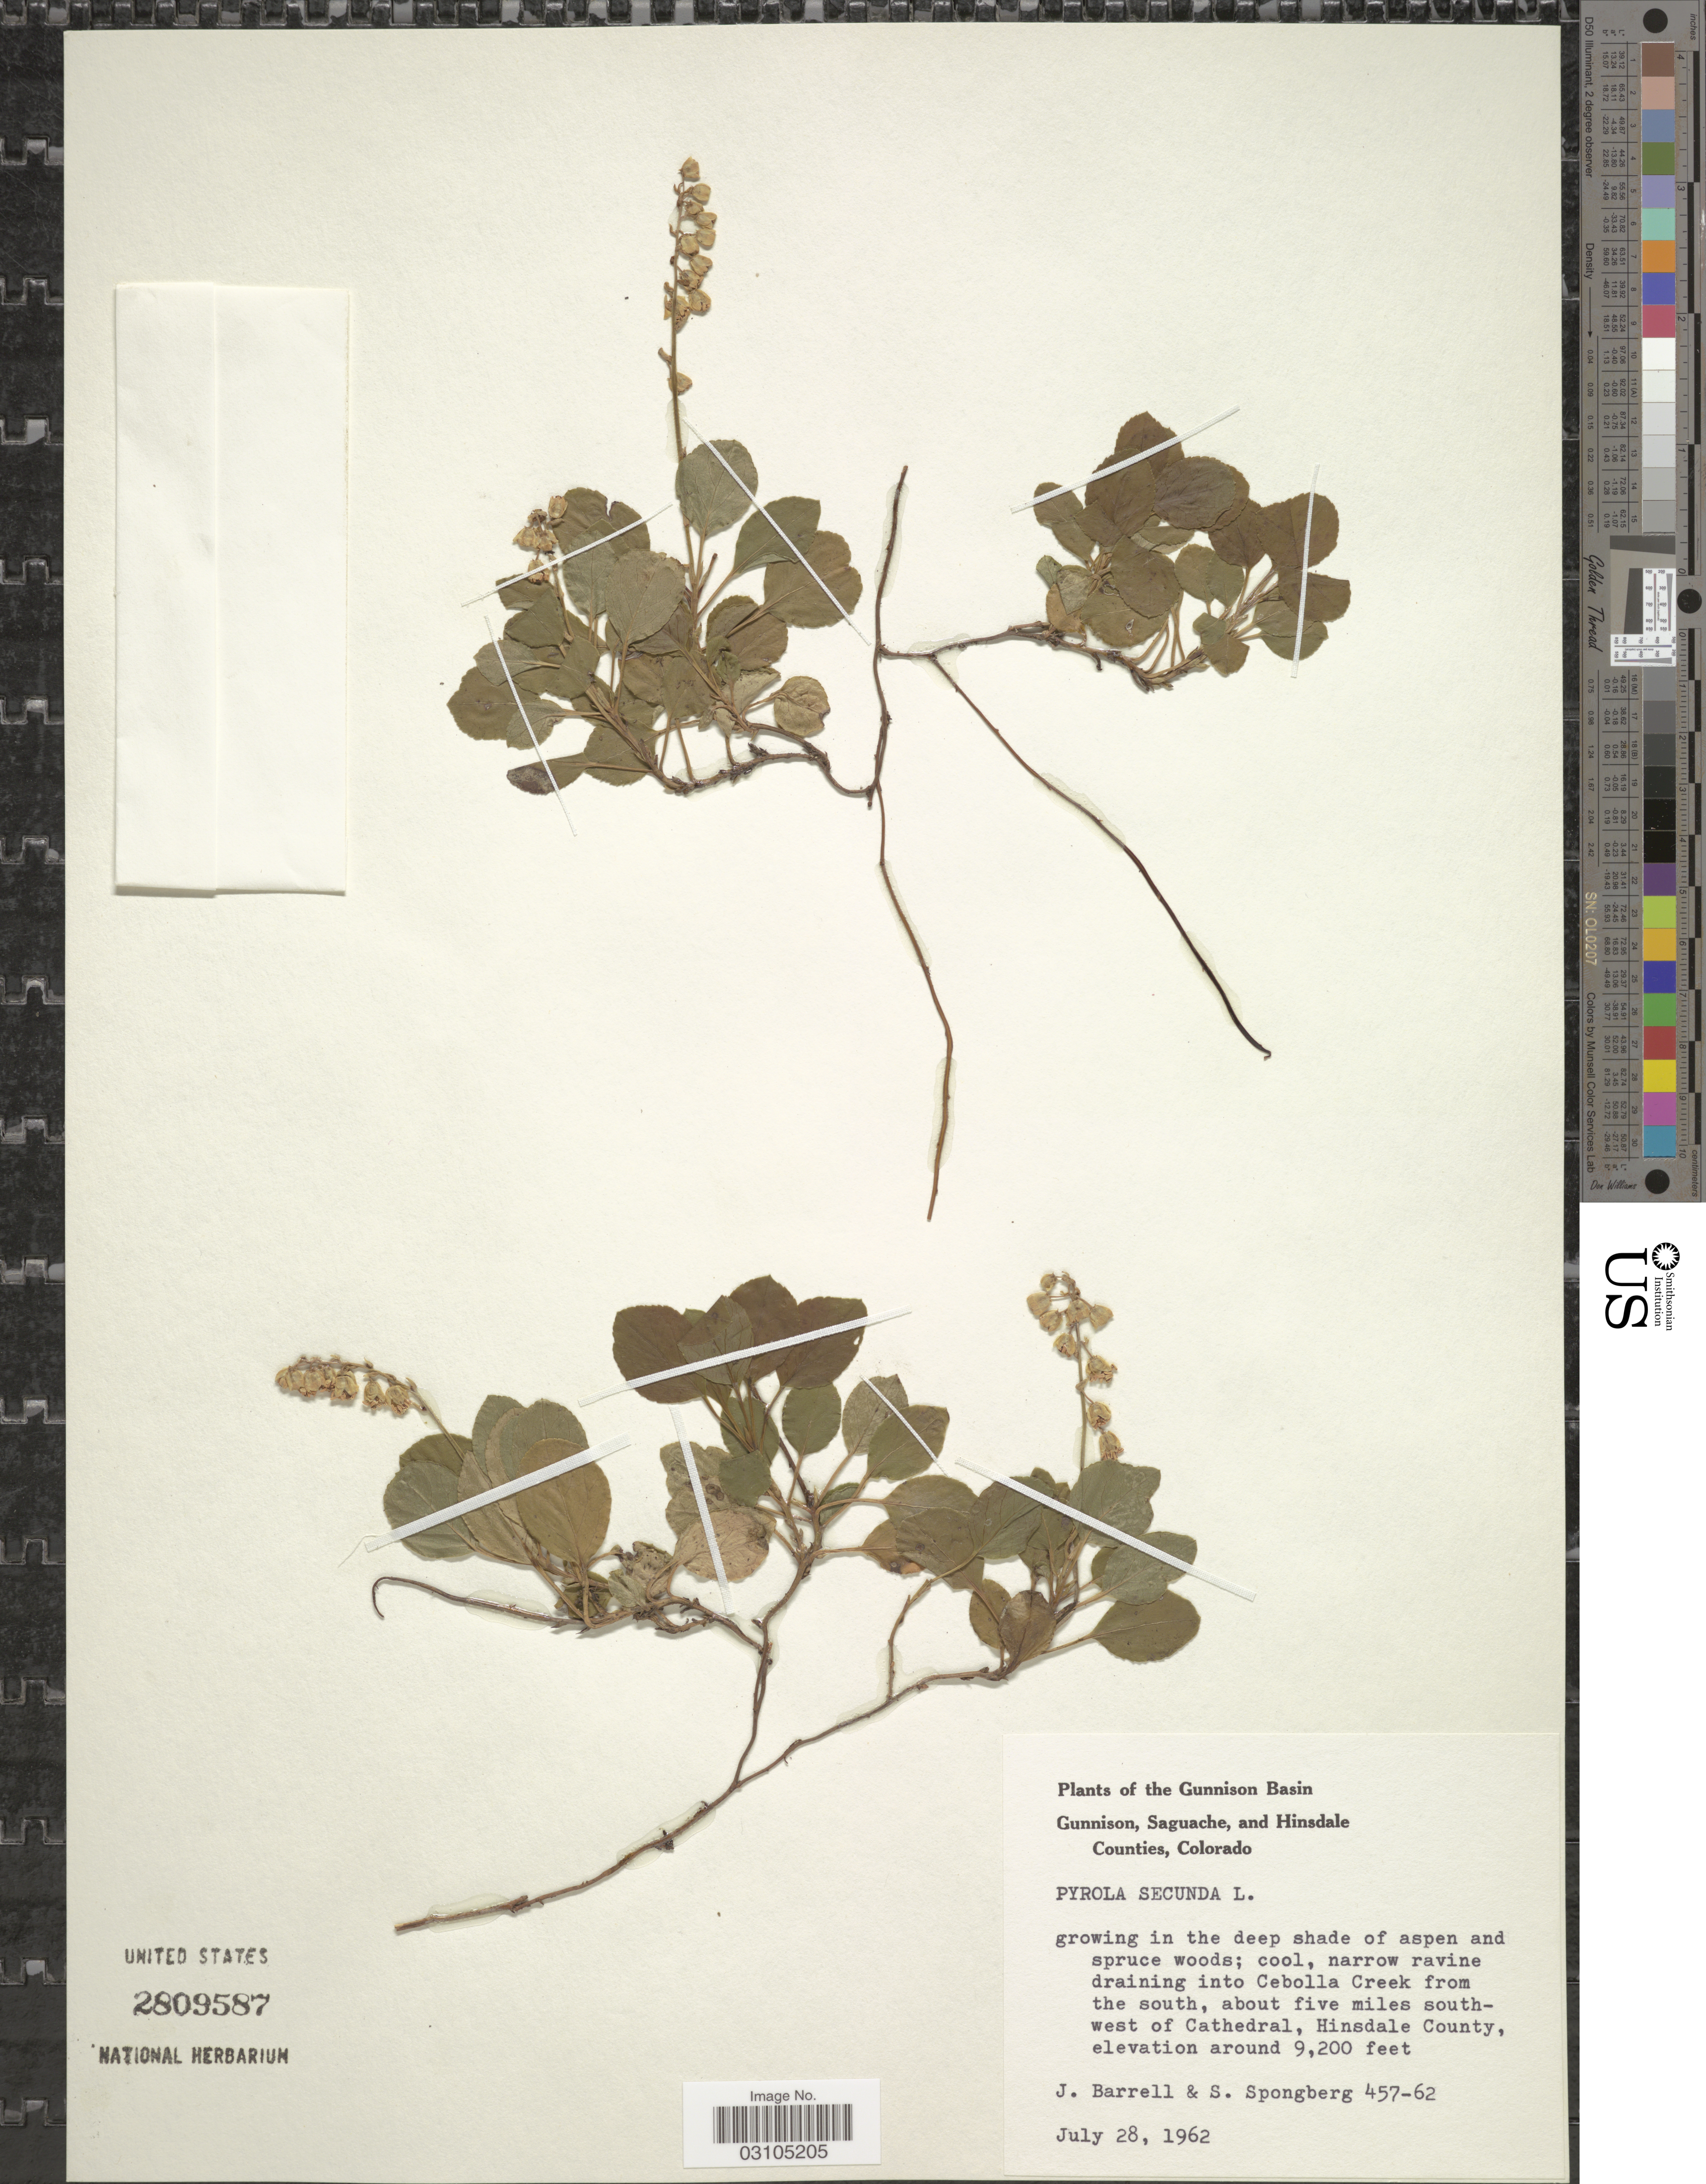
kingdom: Plantae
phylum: Tracheophyta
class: Magnoliopsida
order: Ericales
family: Ericaceae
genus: Orthilia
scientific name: Orthilia secunda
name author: (L.) House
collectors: J. Barrell & S. A.Spongberg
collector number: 457-62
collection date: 1962-07-28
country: United States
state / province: Colorado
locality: Gunnison Basin. Narrow ravine draining into Cebolla Creek from the south, about five miles southwest of Cathedral, Hinsdale County.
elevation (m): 2804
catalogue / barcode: US 2809587